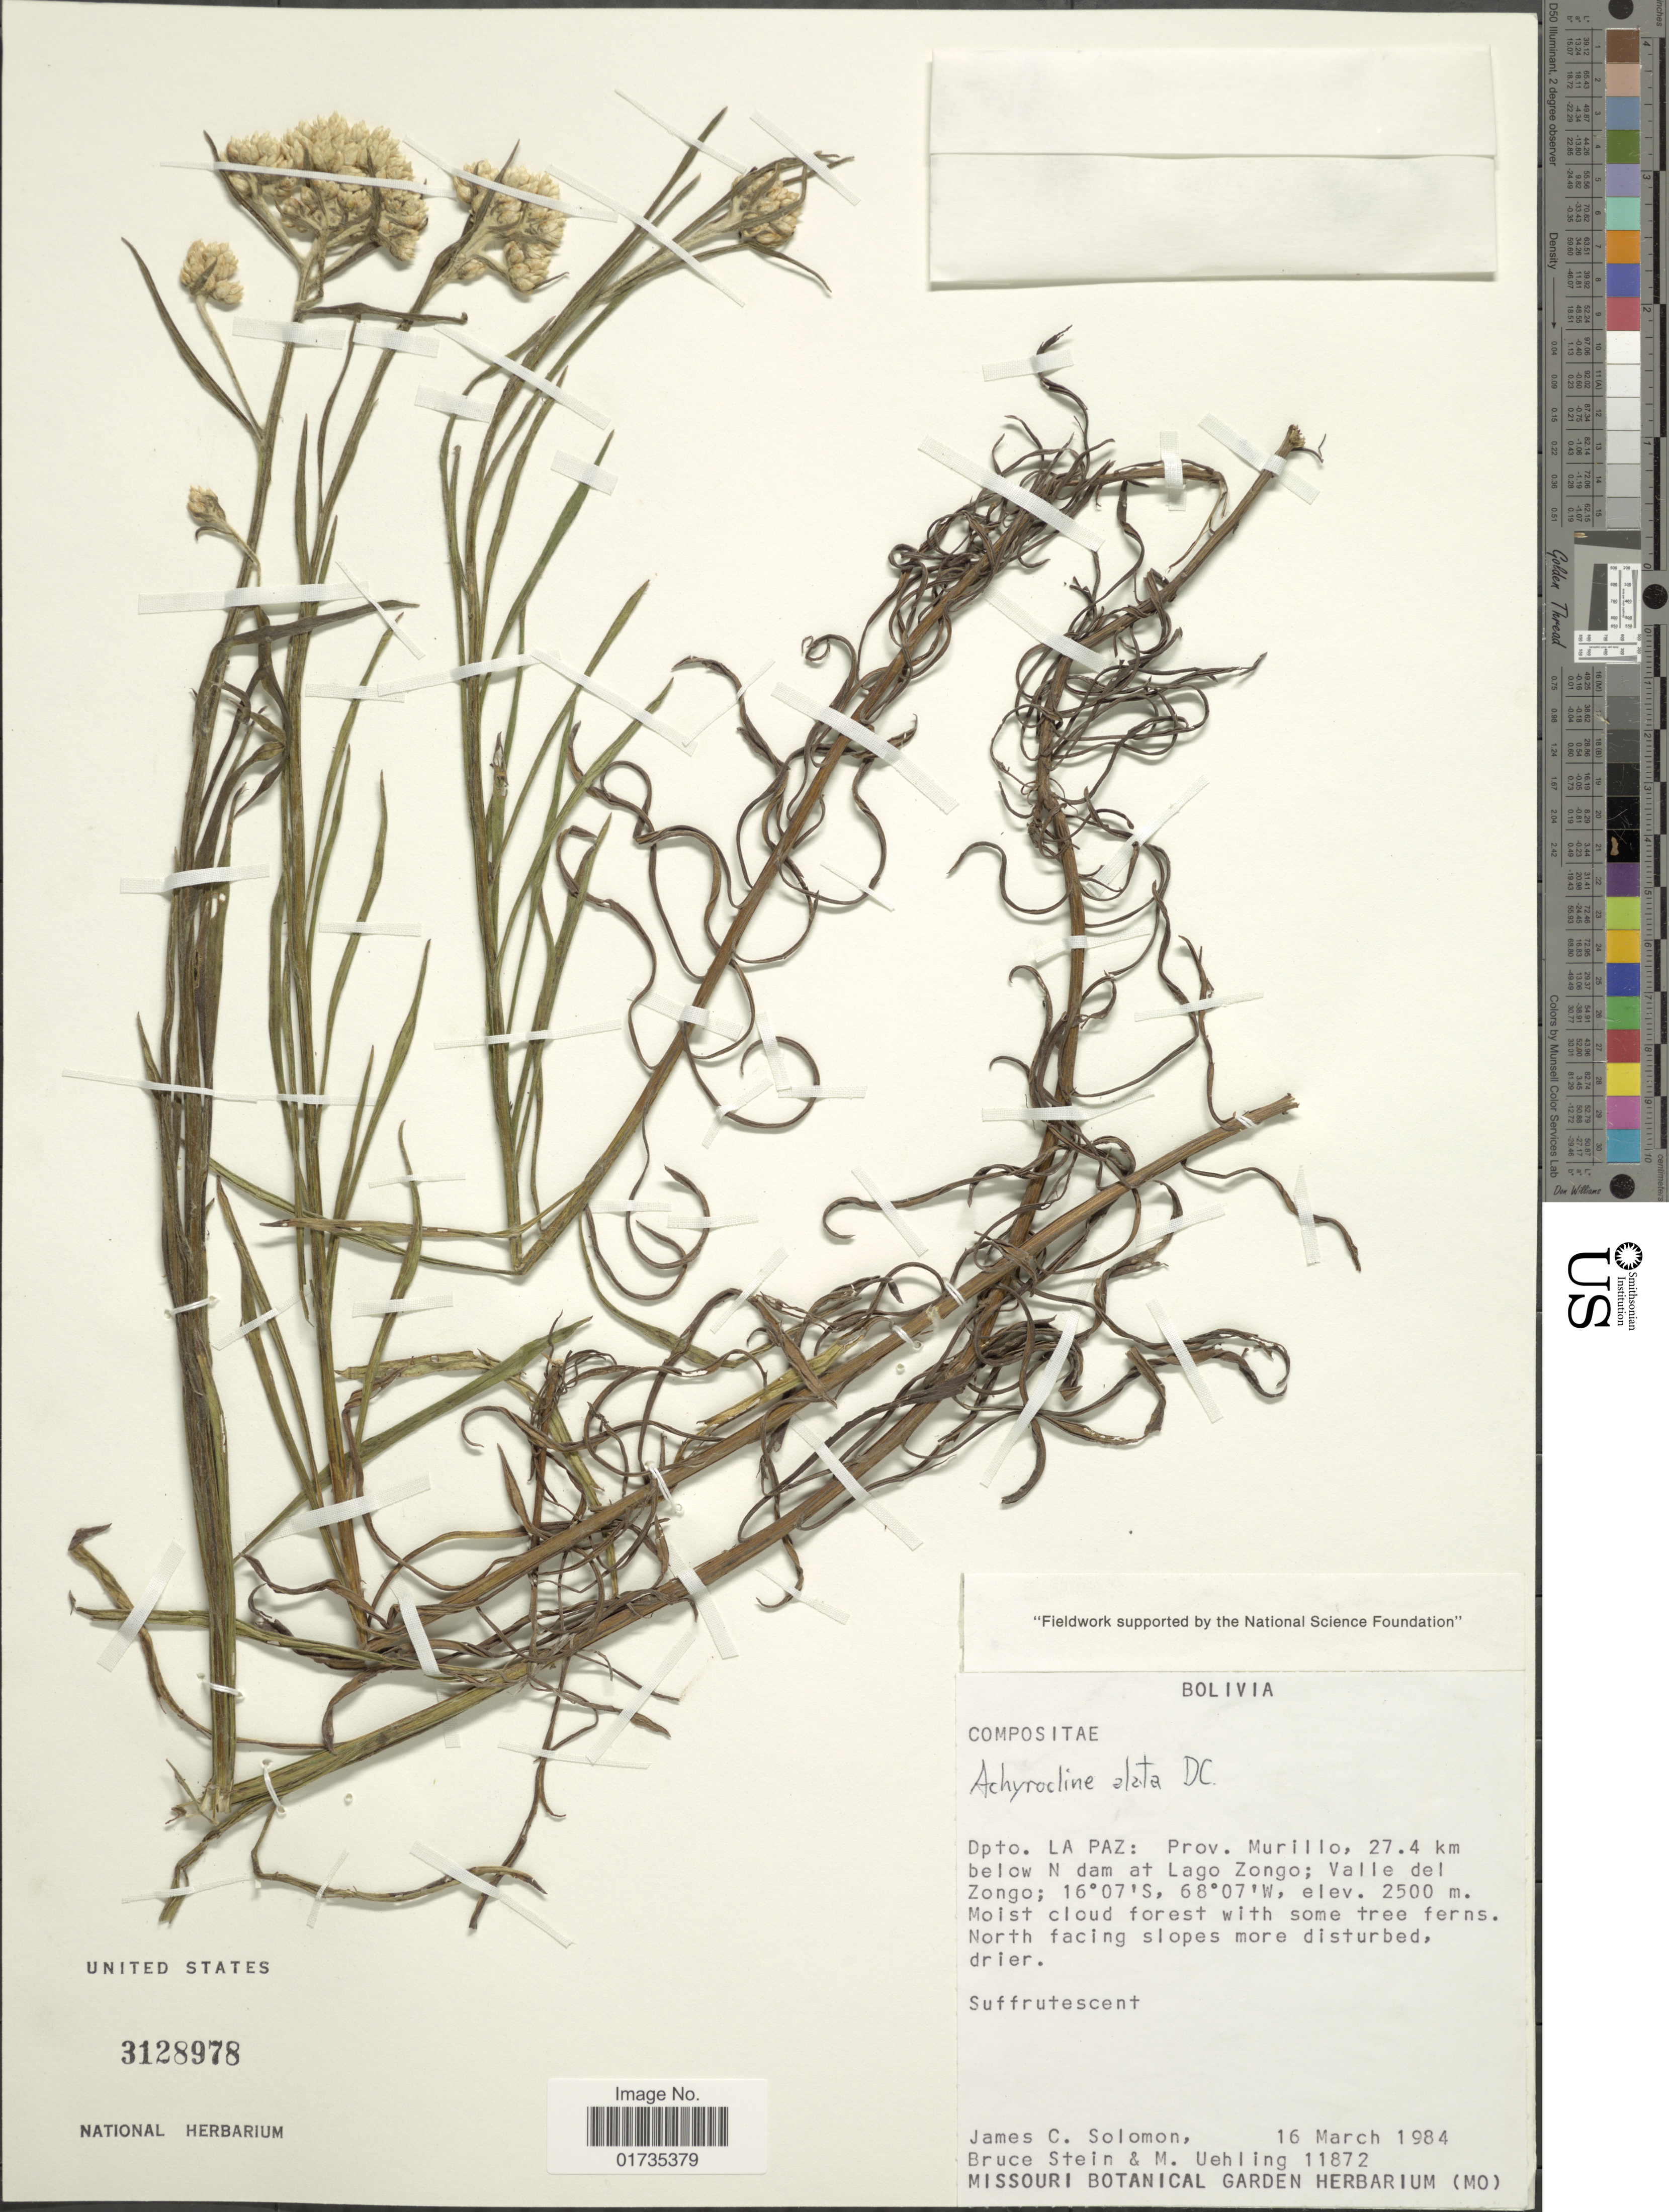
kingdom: Plantae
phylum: Tracheophyta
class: Magnoliopsida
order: Asterales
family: Asteraceae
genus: Achyrocline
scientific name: Achyrocline alata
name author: (Kunth) DC.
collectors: J. C. Solomon, B. A. Stein & M. Uehling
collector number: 11872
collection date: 1984-03-16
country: Bolivia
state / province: La Paz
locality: Bolivia. La Paz: prov. Murillo, 27.4 km below N dam at lago Zongo; Valle del Zongo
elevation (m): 2500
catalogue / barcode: US 3128978